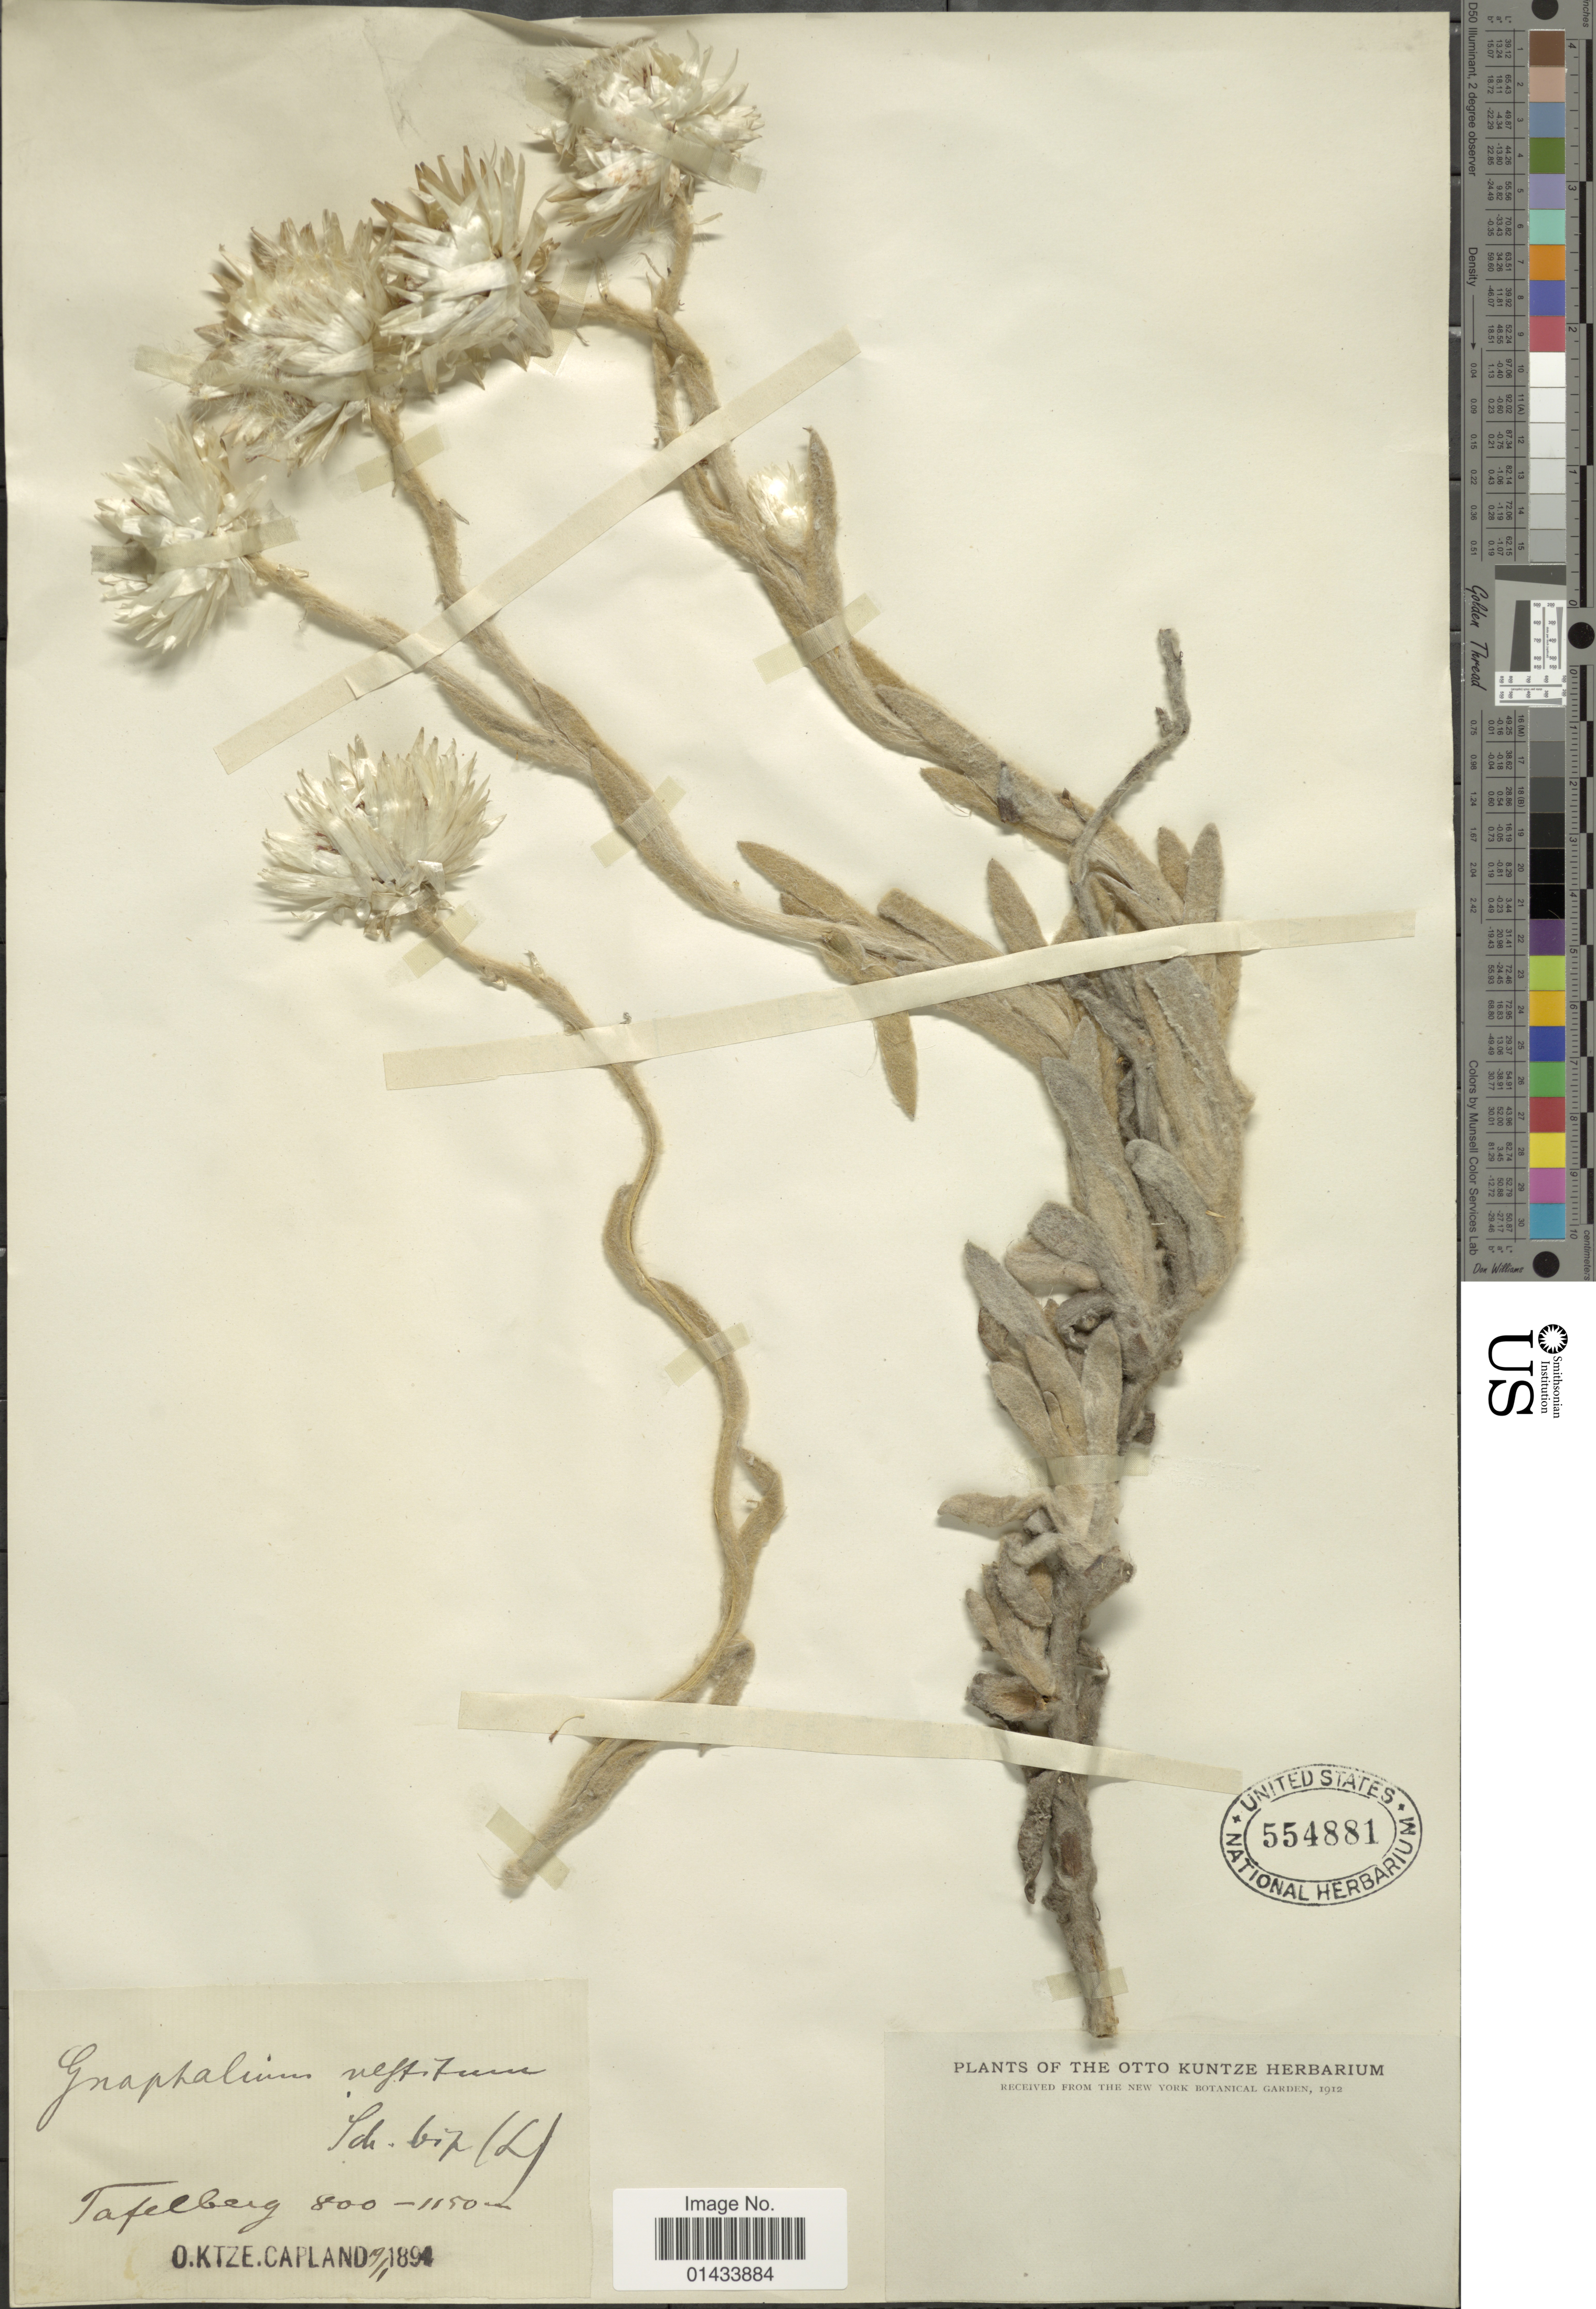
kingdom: Plantae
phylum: Tracheophyta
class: Magnoliopsida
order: Asterales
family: Asteraceae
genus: Helichrysum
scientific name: Helichrysum vestitum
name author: Willd.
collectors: C.E.O. Kuntze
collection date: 1894-01-19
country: South Africa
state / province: Western Cape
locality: Tafelberg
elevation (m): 800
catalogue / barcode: US 554881